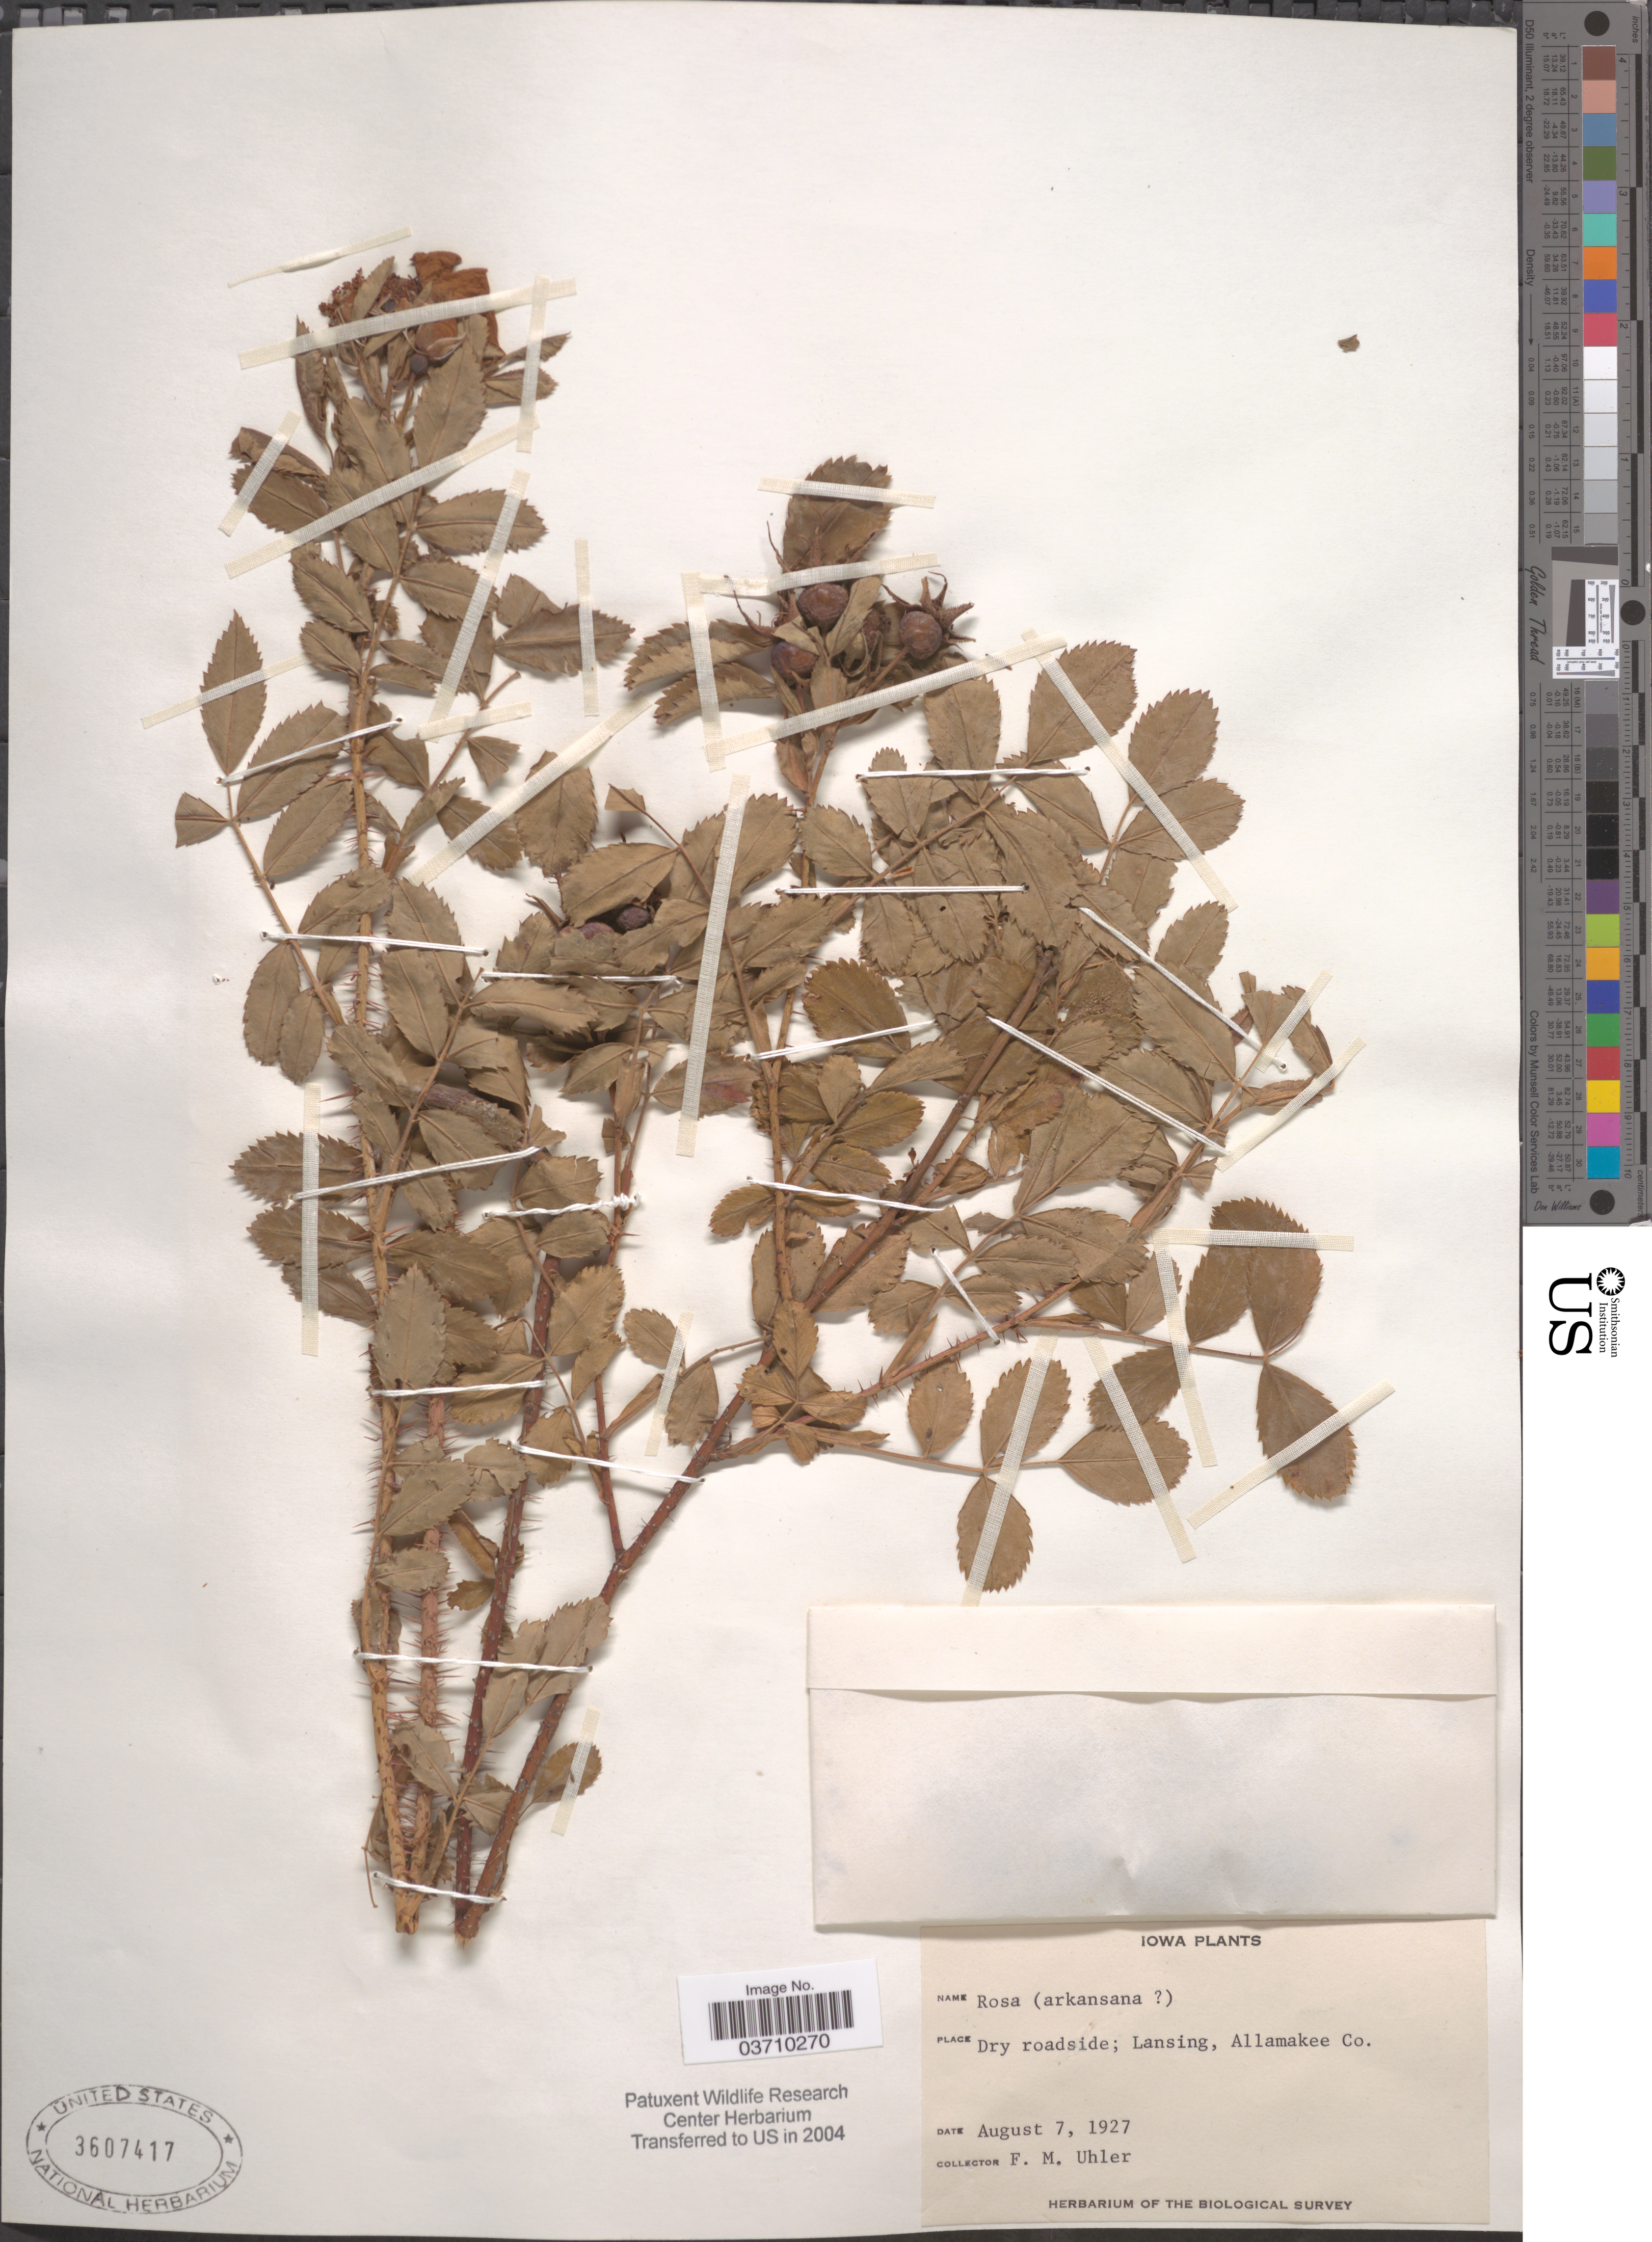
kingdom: Plantae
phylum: Tracheophyta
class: Magnoliopsida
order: Rosales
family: Rosaceae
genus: Rosa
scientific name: Rosa arkansana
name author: Porter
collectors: F. M. Uhler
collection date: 1927-08-07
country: United States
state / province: Iowa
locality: Lansing, Allamakee Co.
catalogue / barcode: US 3607417